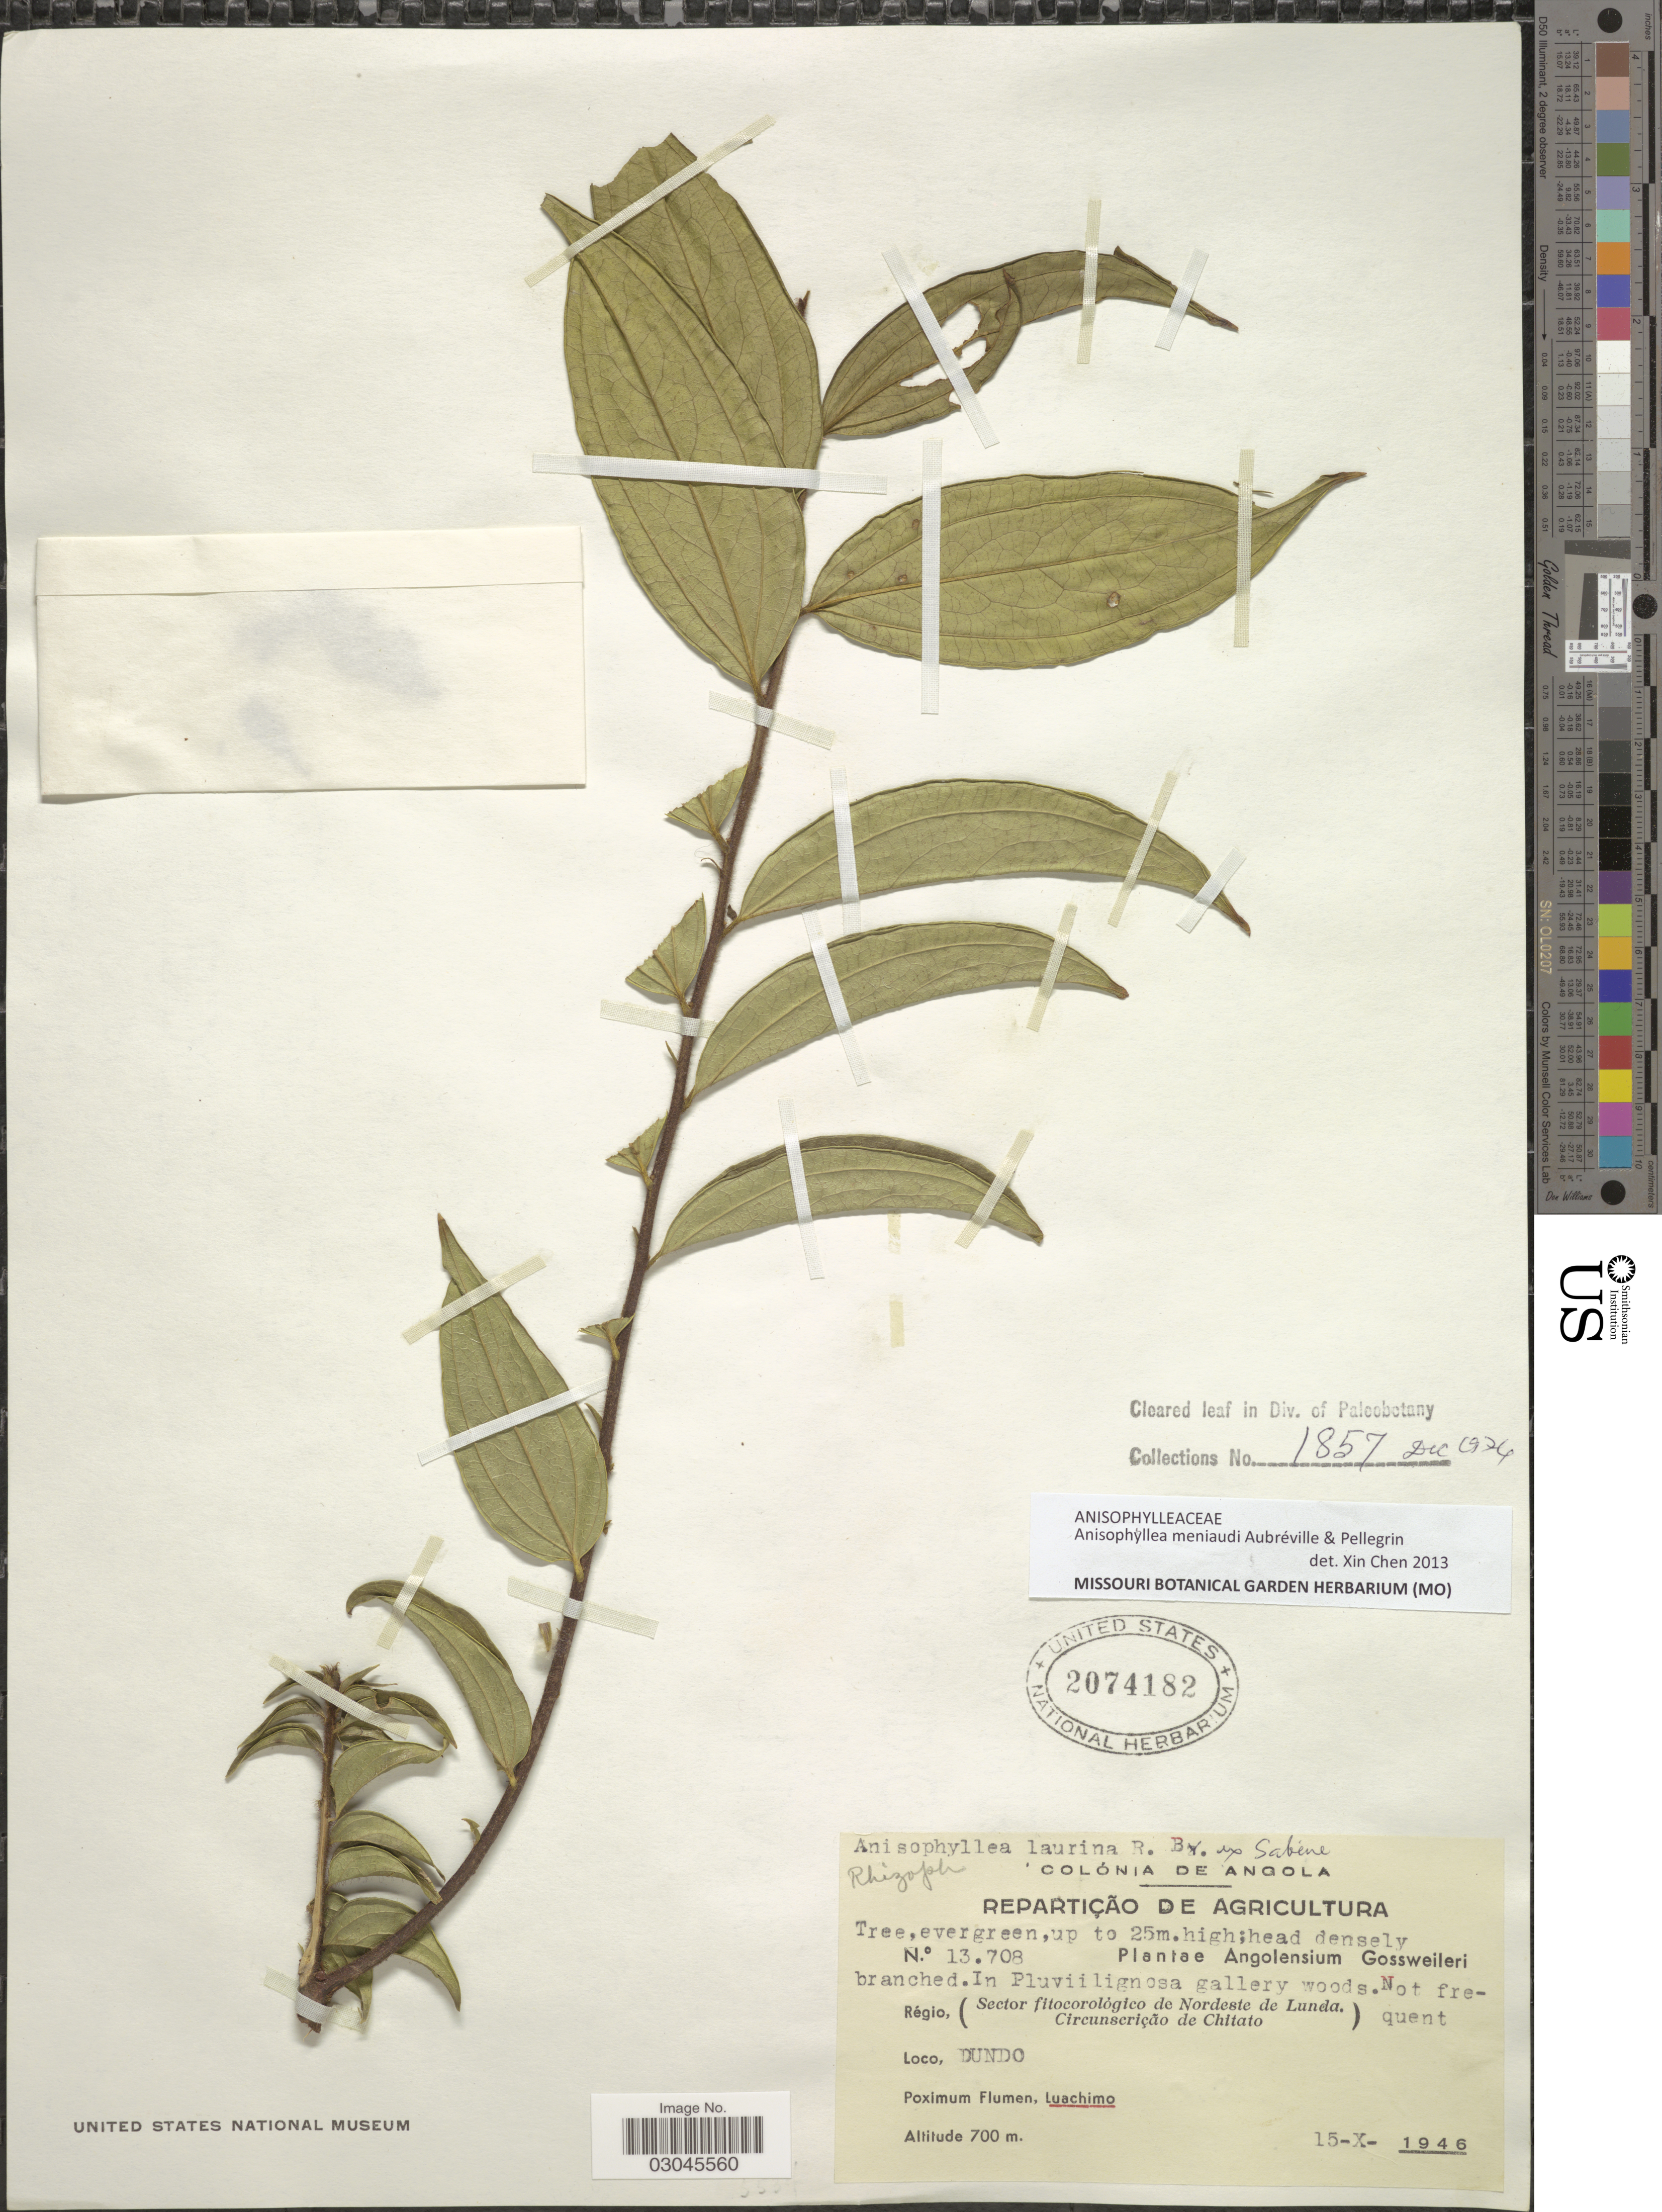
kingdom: Plantae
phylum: Tracheophyta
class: Magnoliopsida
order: Cucurbitales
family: Anisophylleaceae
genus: Anisophyllea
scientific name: Anisophyllea meniaudii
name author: Aubrév. & Pellegr.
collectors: -. Gossweiler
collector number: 13708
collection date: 1946-10-15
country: Angola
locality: (Sector fitocorològico de Nordeste de Lunda. Circunscrição de Chitato), Dundo. Luachimo.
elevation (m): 700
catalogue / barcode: US 2074182